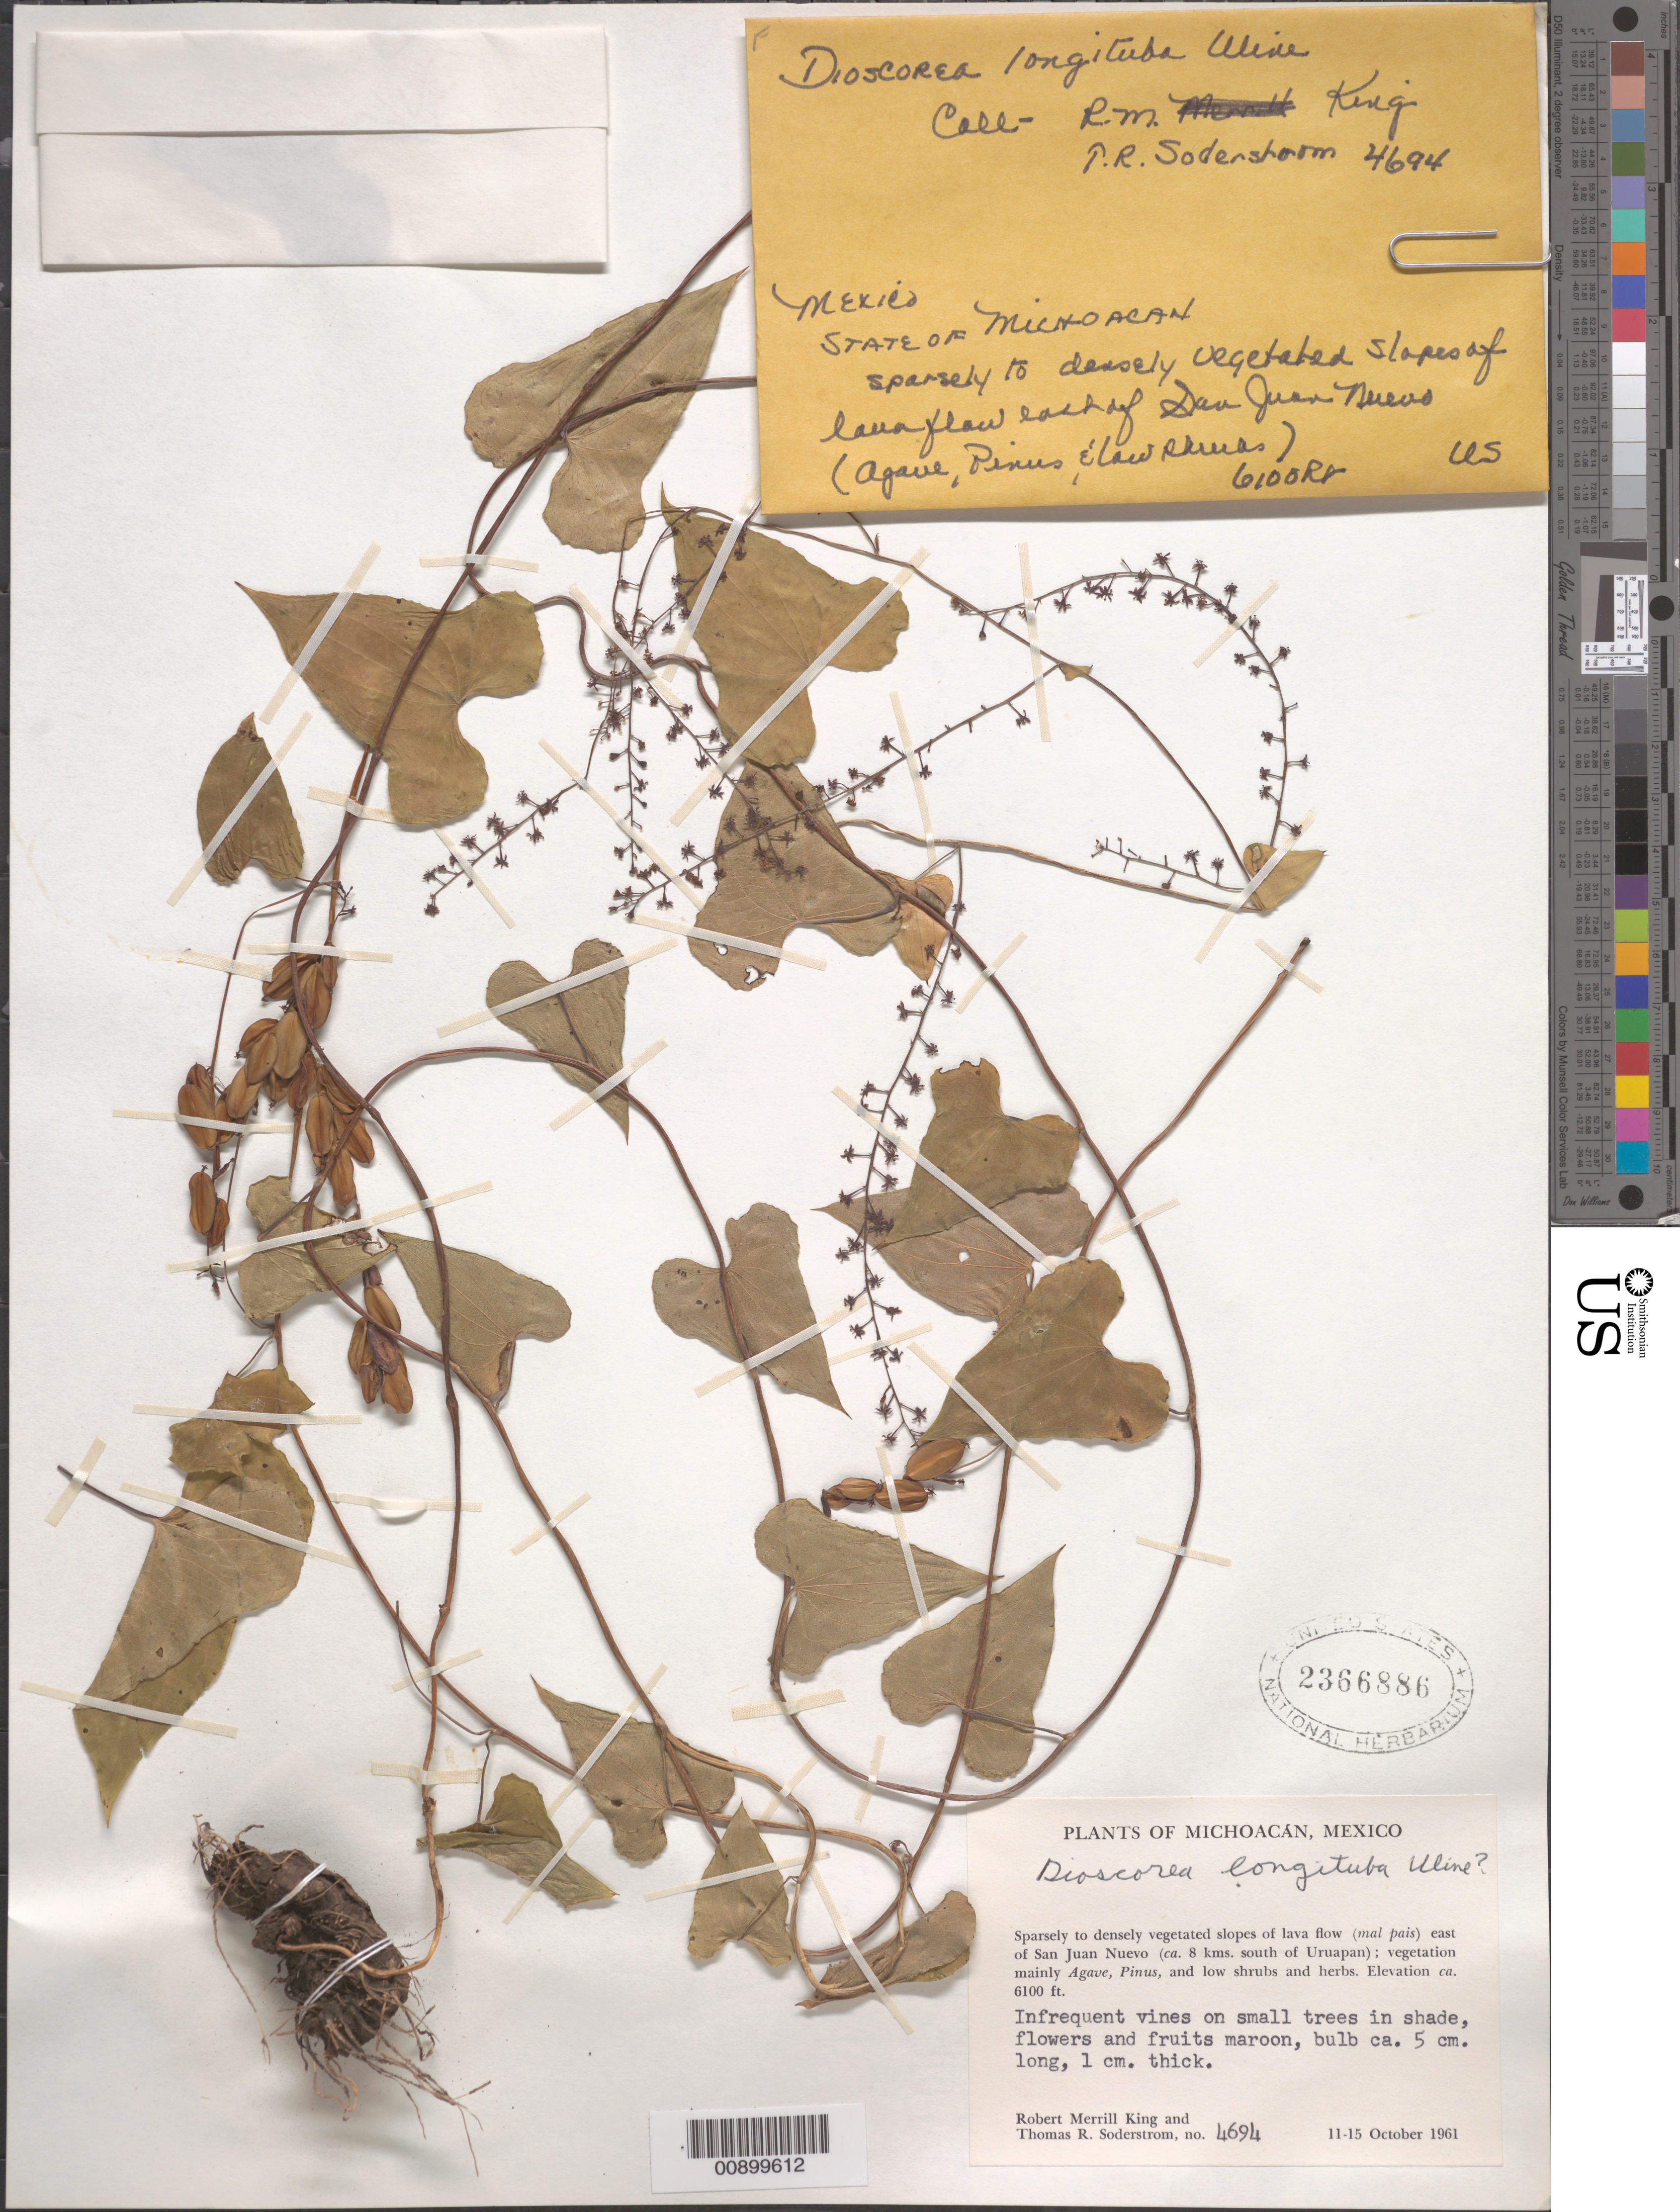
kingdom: Plantae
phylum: Tracheophyta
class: Liliopsida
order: Dioscoreales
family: Dioscoreaceae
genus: Dioscorea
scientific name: Dioscorea longituba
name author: Uline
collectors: R. M. King & T. R. Soderstrom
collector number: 4694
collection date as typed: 11 Oct 1961 to 15 Oct 1961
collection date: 1961-10-11/1961-10-15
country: Mexico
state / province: Michoacán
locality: Sparsely to densely vegetated slopes of lava flow (mal pais) east of San Juan Nuevo (ca. 8 kms. South of Uruapan). Michoacán.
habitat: Sparsely to densely vegetated slopes of lava flow (mal pais). On small trees in shade.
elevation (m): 1859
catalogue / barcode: US 2366886